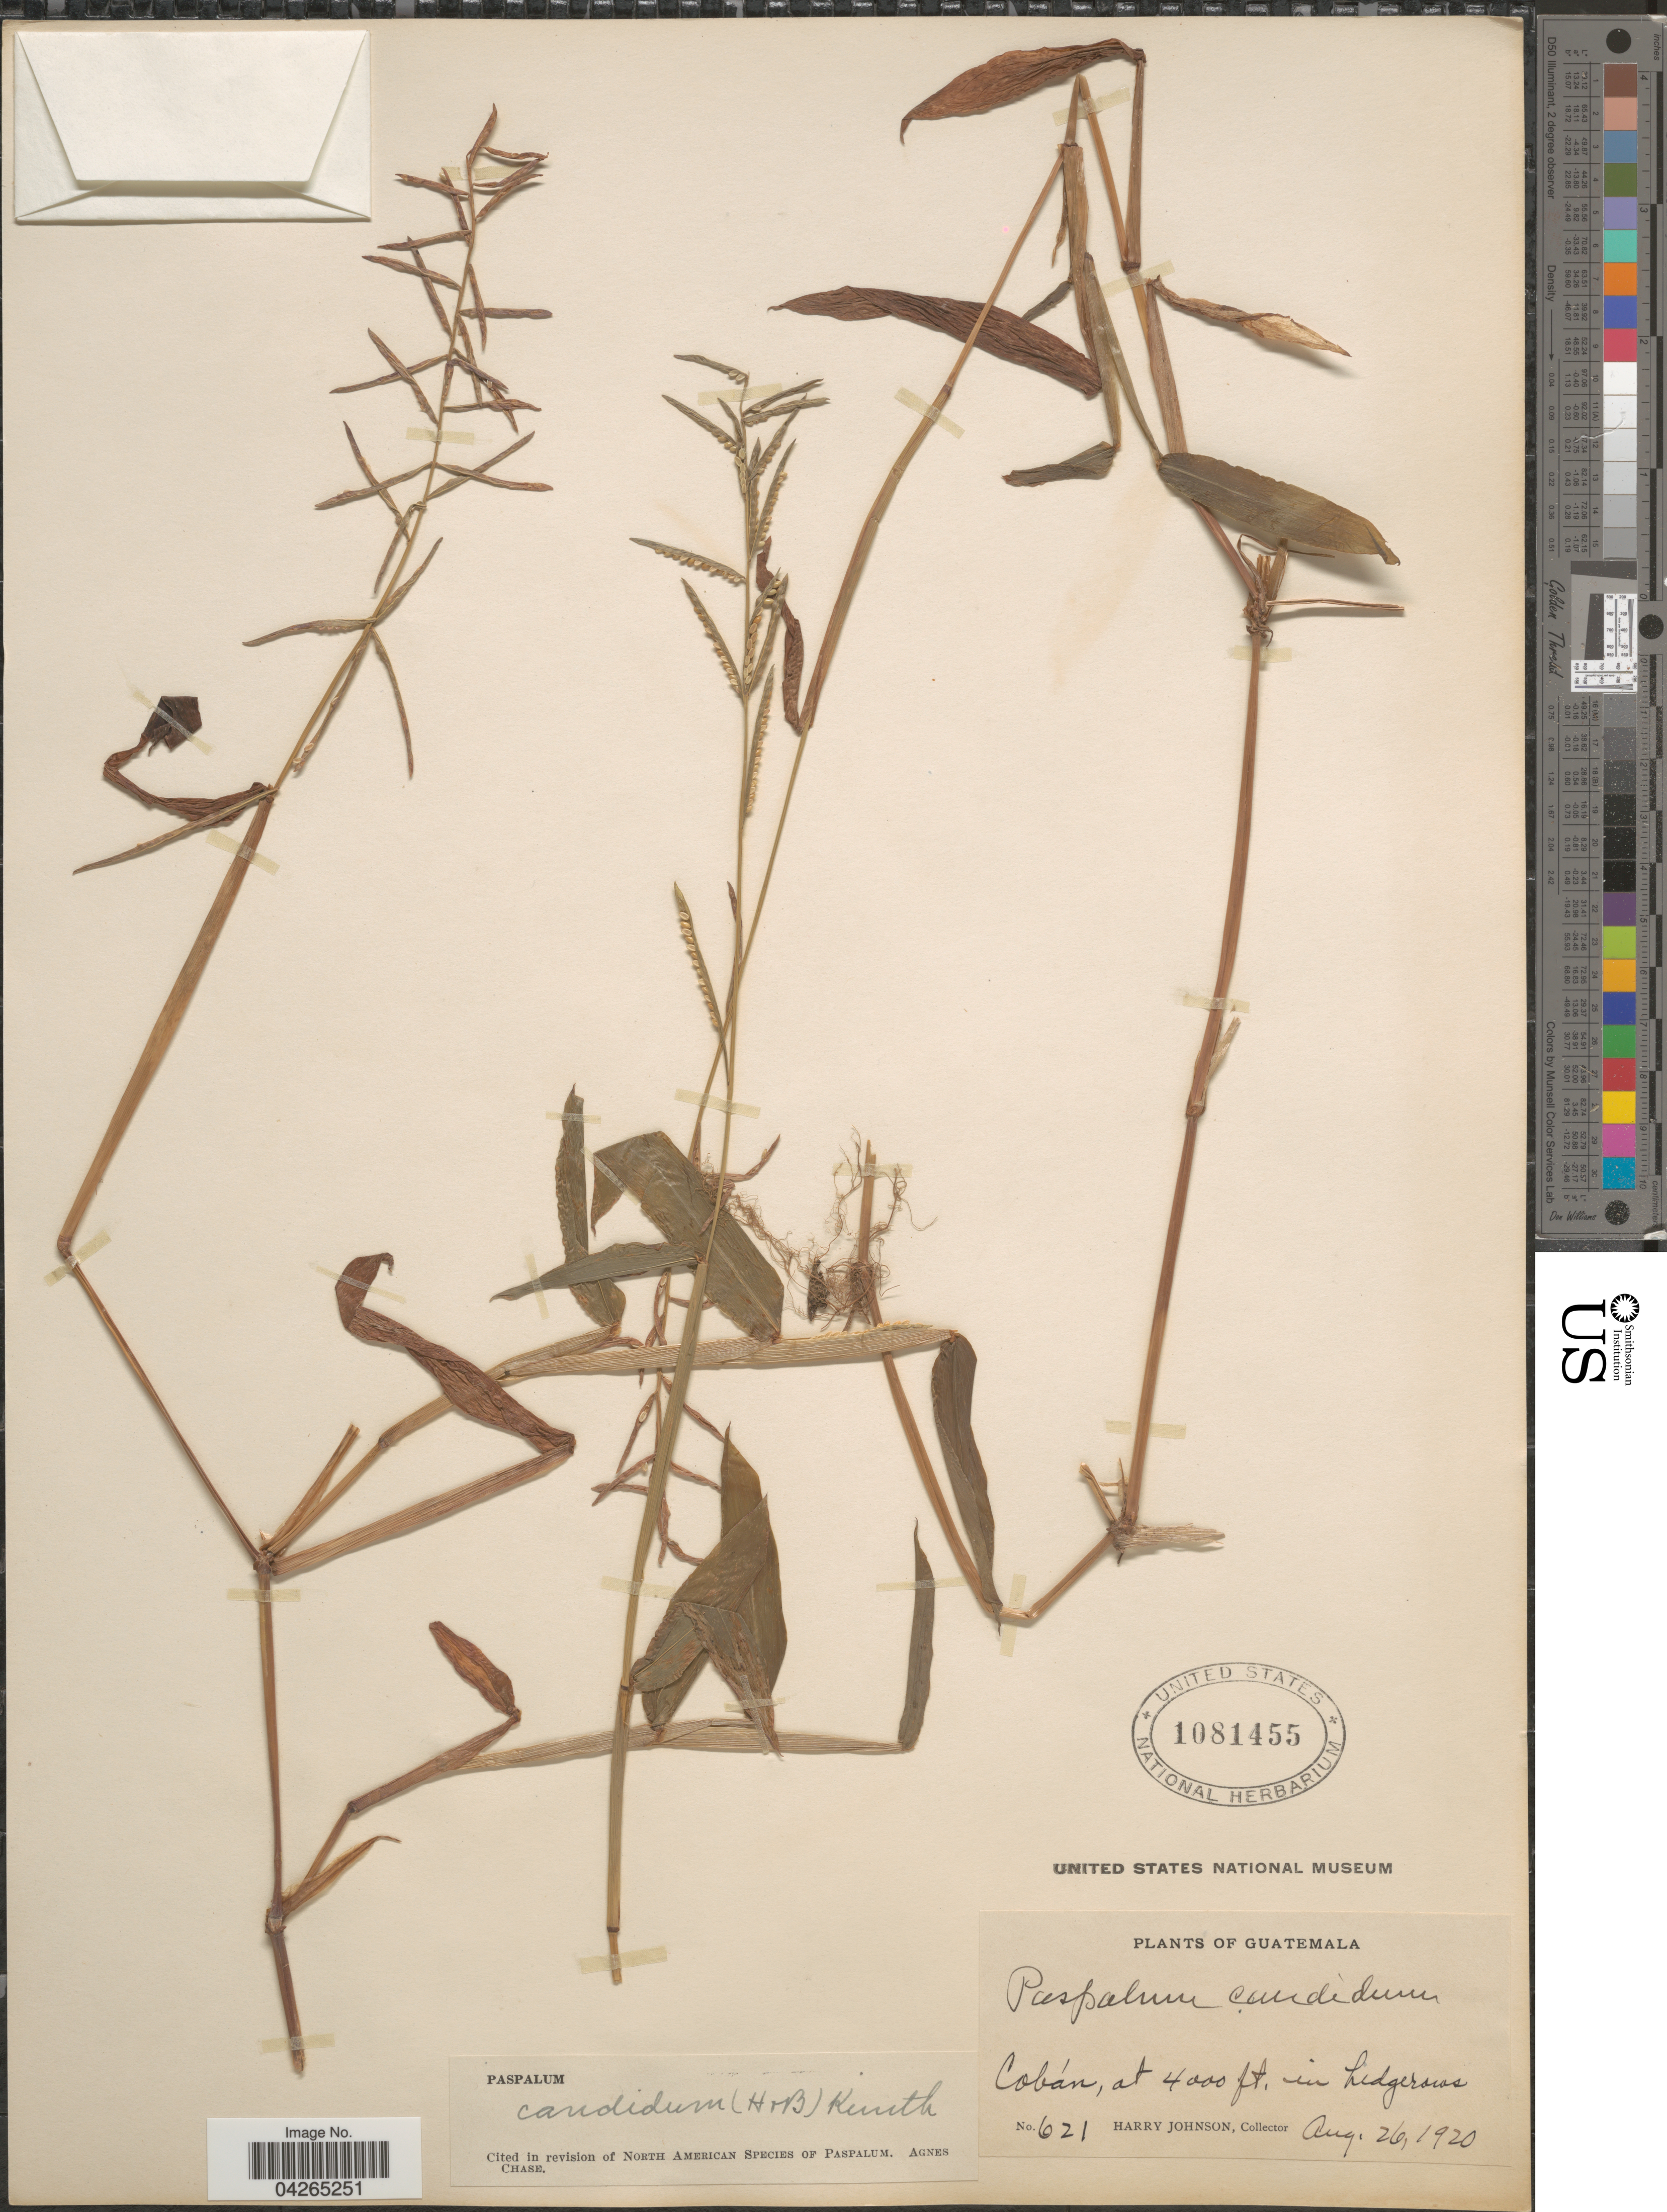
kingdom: Plantae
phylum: Tracheophyta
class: Liliopsida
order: Poales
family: Poaceae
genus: Paspalum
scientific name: Paspalum candidum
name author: (Humb. & Bonpl. ex Fleugge) Kunth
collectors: H. Johnson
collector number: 621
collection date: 1920-08-26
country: Guatemala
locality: Cobán.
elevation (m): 1219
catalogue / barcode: US 1081455